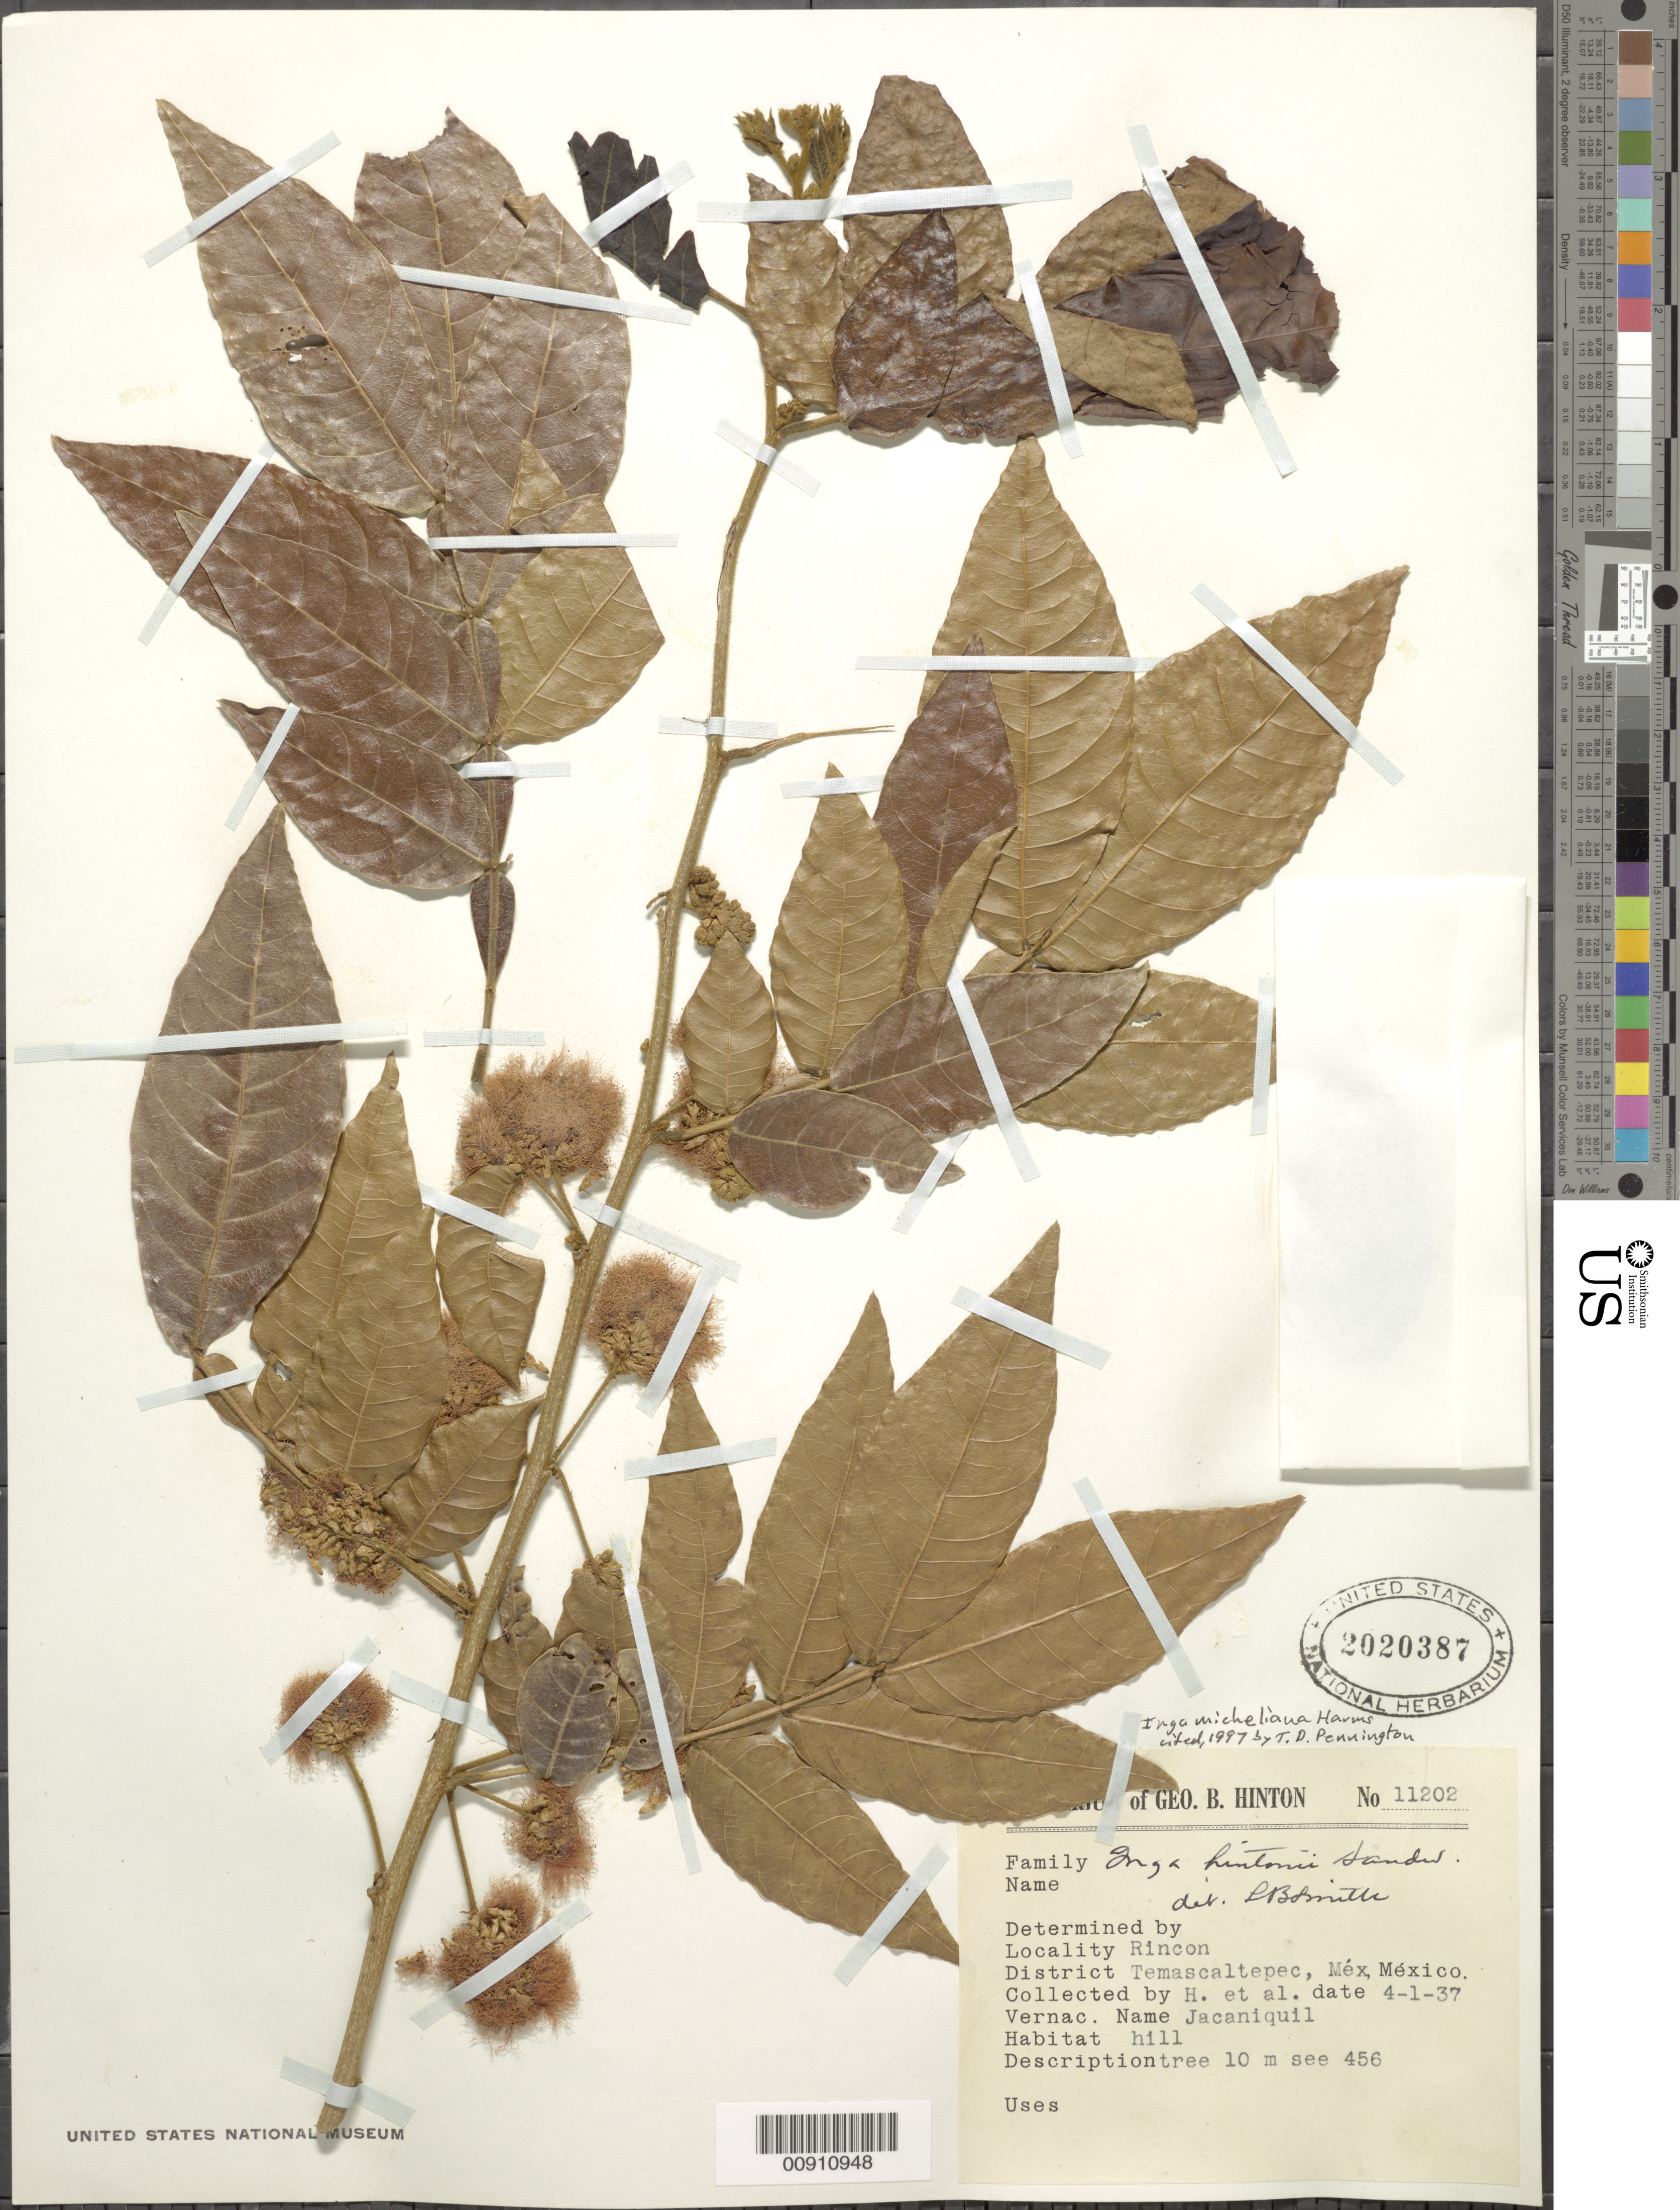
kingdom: Plantae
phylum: Tracheophyta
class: Magnoliopsida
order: Fabales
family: Fabaceae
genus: Inga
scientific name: Inga micheliana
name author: Harms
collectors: G. B. Hinton & et al.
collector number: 11202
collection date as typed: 01 Apr 1937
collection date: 1937-04-01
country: Mexico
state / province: México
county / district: Temascaltepec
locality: Rincon, District Temascaltepec, State of Mexico.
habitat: Hill.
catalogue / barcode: US 2020387